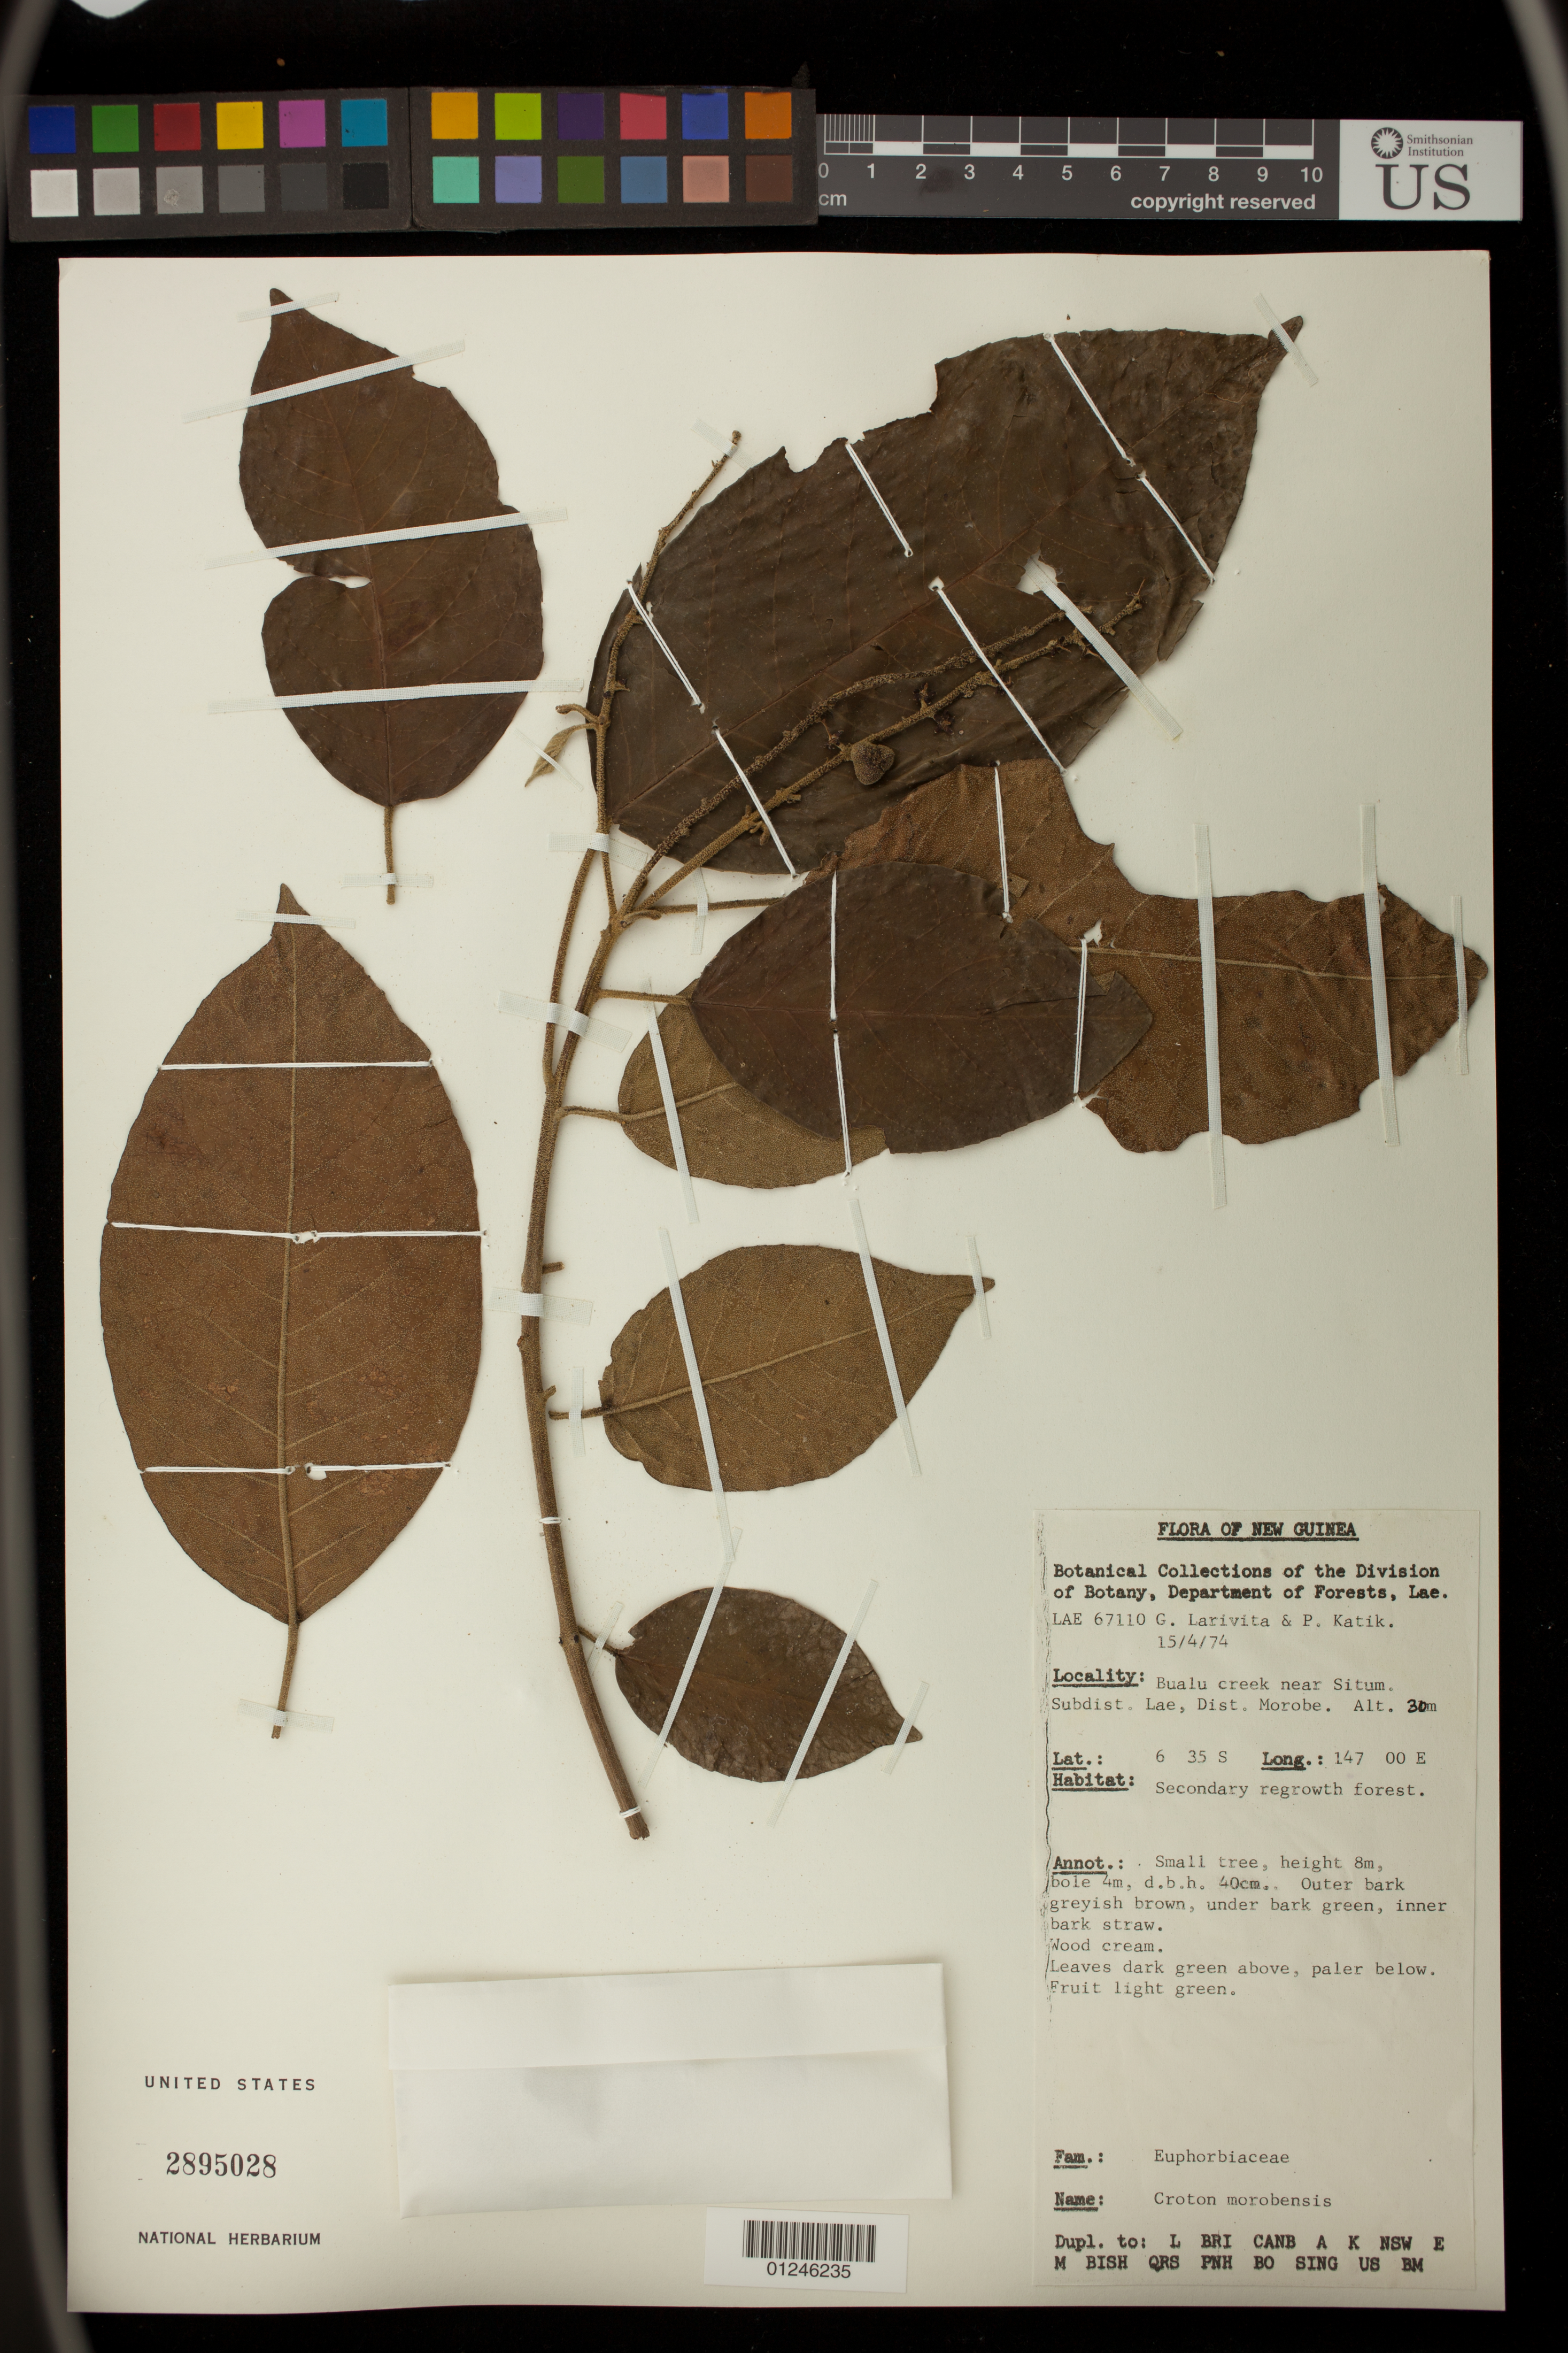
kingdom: Plantae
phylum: Tracheophyta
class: Magnoliopsida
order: Malpighiales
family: Euphorbiaceae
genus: Croton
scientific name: Croton morobensis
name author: Croizat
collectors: G. Larivita & P. Katik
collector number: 67110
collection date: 1974-04-15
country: Papua New Guinea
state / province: Morobe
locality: Bualu creek near Situm. Subdist. Lae, Dist. Morobe.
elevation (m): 30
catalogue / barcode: US 2895028